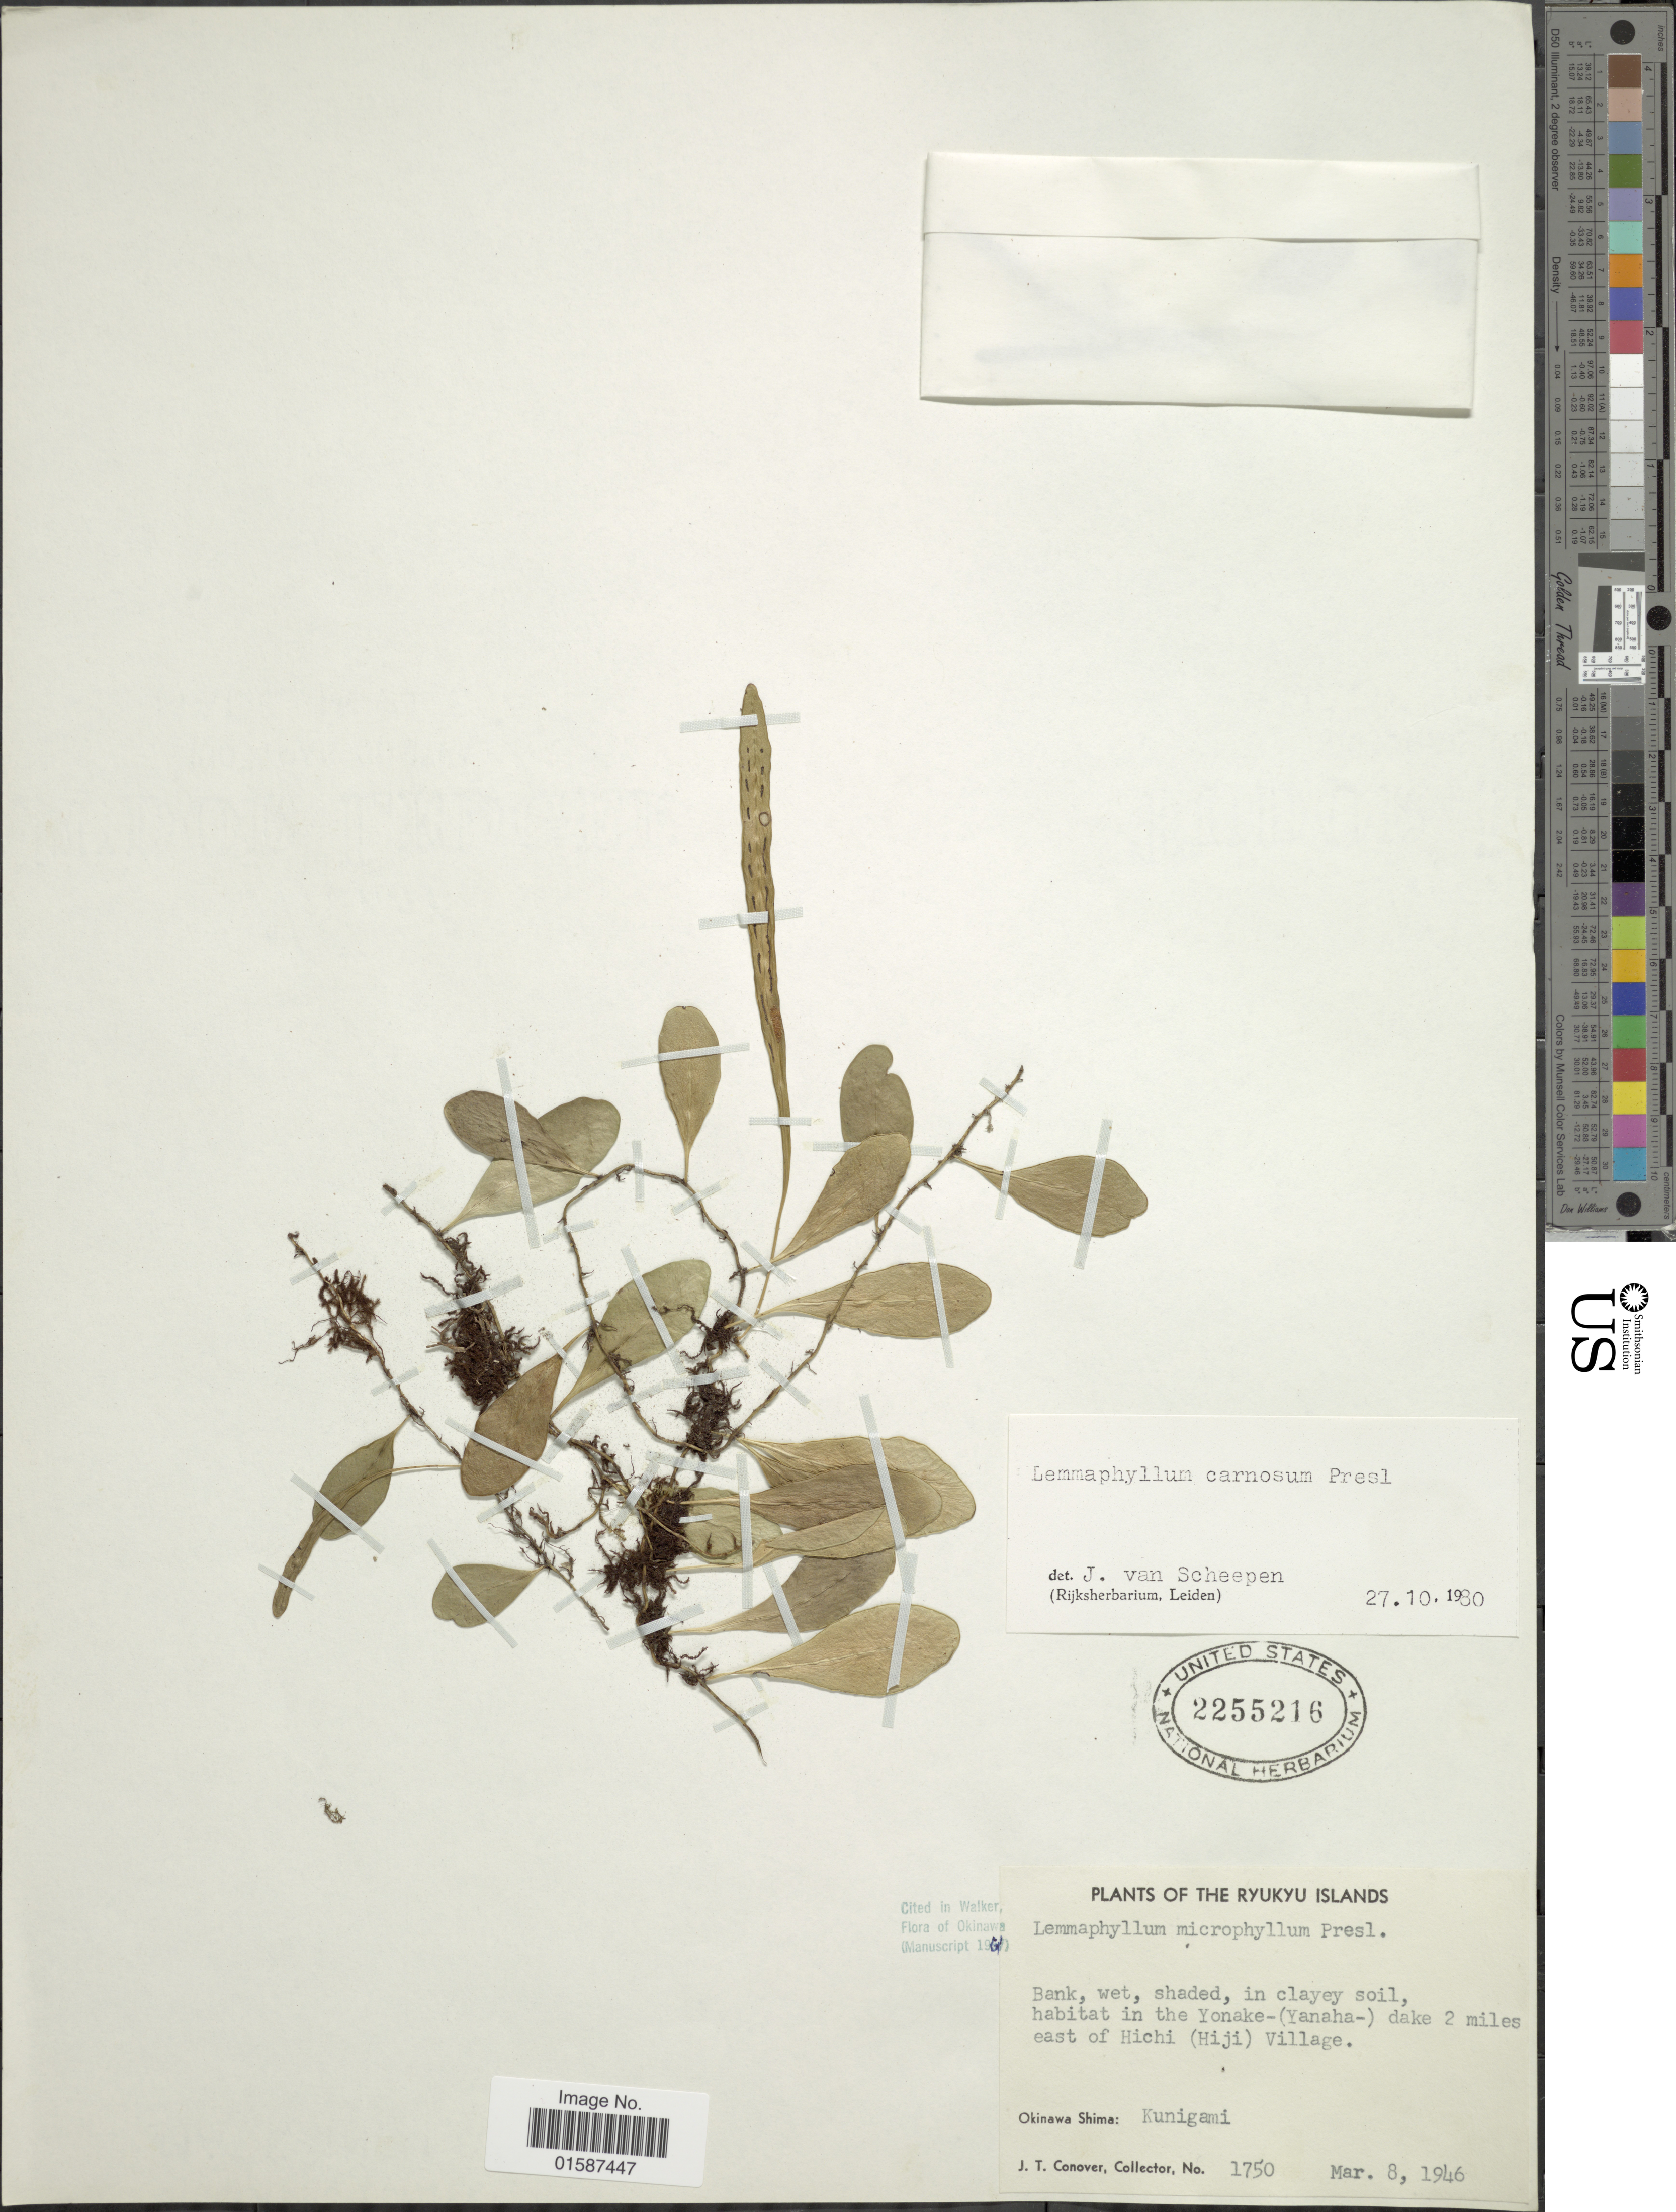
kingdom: Plantae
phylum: Tracheophyta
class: Polypodiopsida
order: Polypodiales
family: Polypodiaceae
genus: Lemmaphyllum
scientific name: Lemmaphyllum carnosum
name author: (J. Sm. ex Hook.) C. Presl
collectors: J. T. Conover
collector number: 1750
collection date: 1946-03-08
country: Japan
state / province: Okinawa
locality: Ryukyu Islands, Okinawa Shima: Kunigami, in the Yonake-(Yanaha-) dake 2 miles east of Hichi (Hiji_ Village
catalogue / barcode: US 2255216